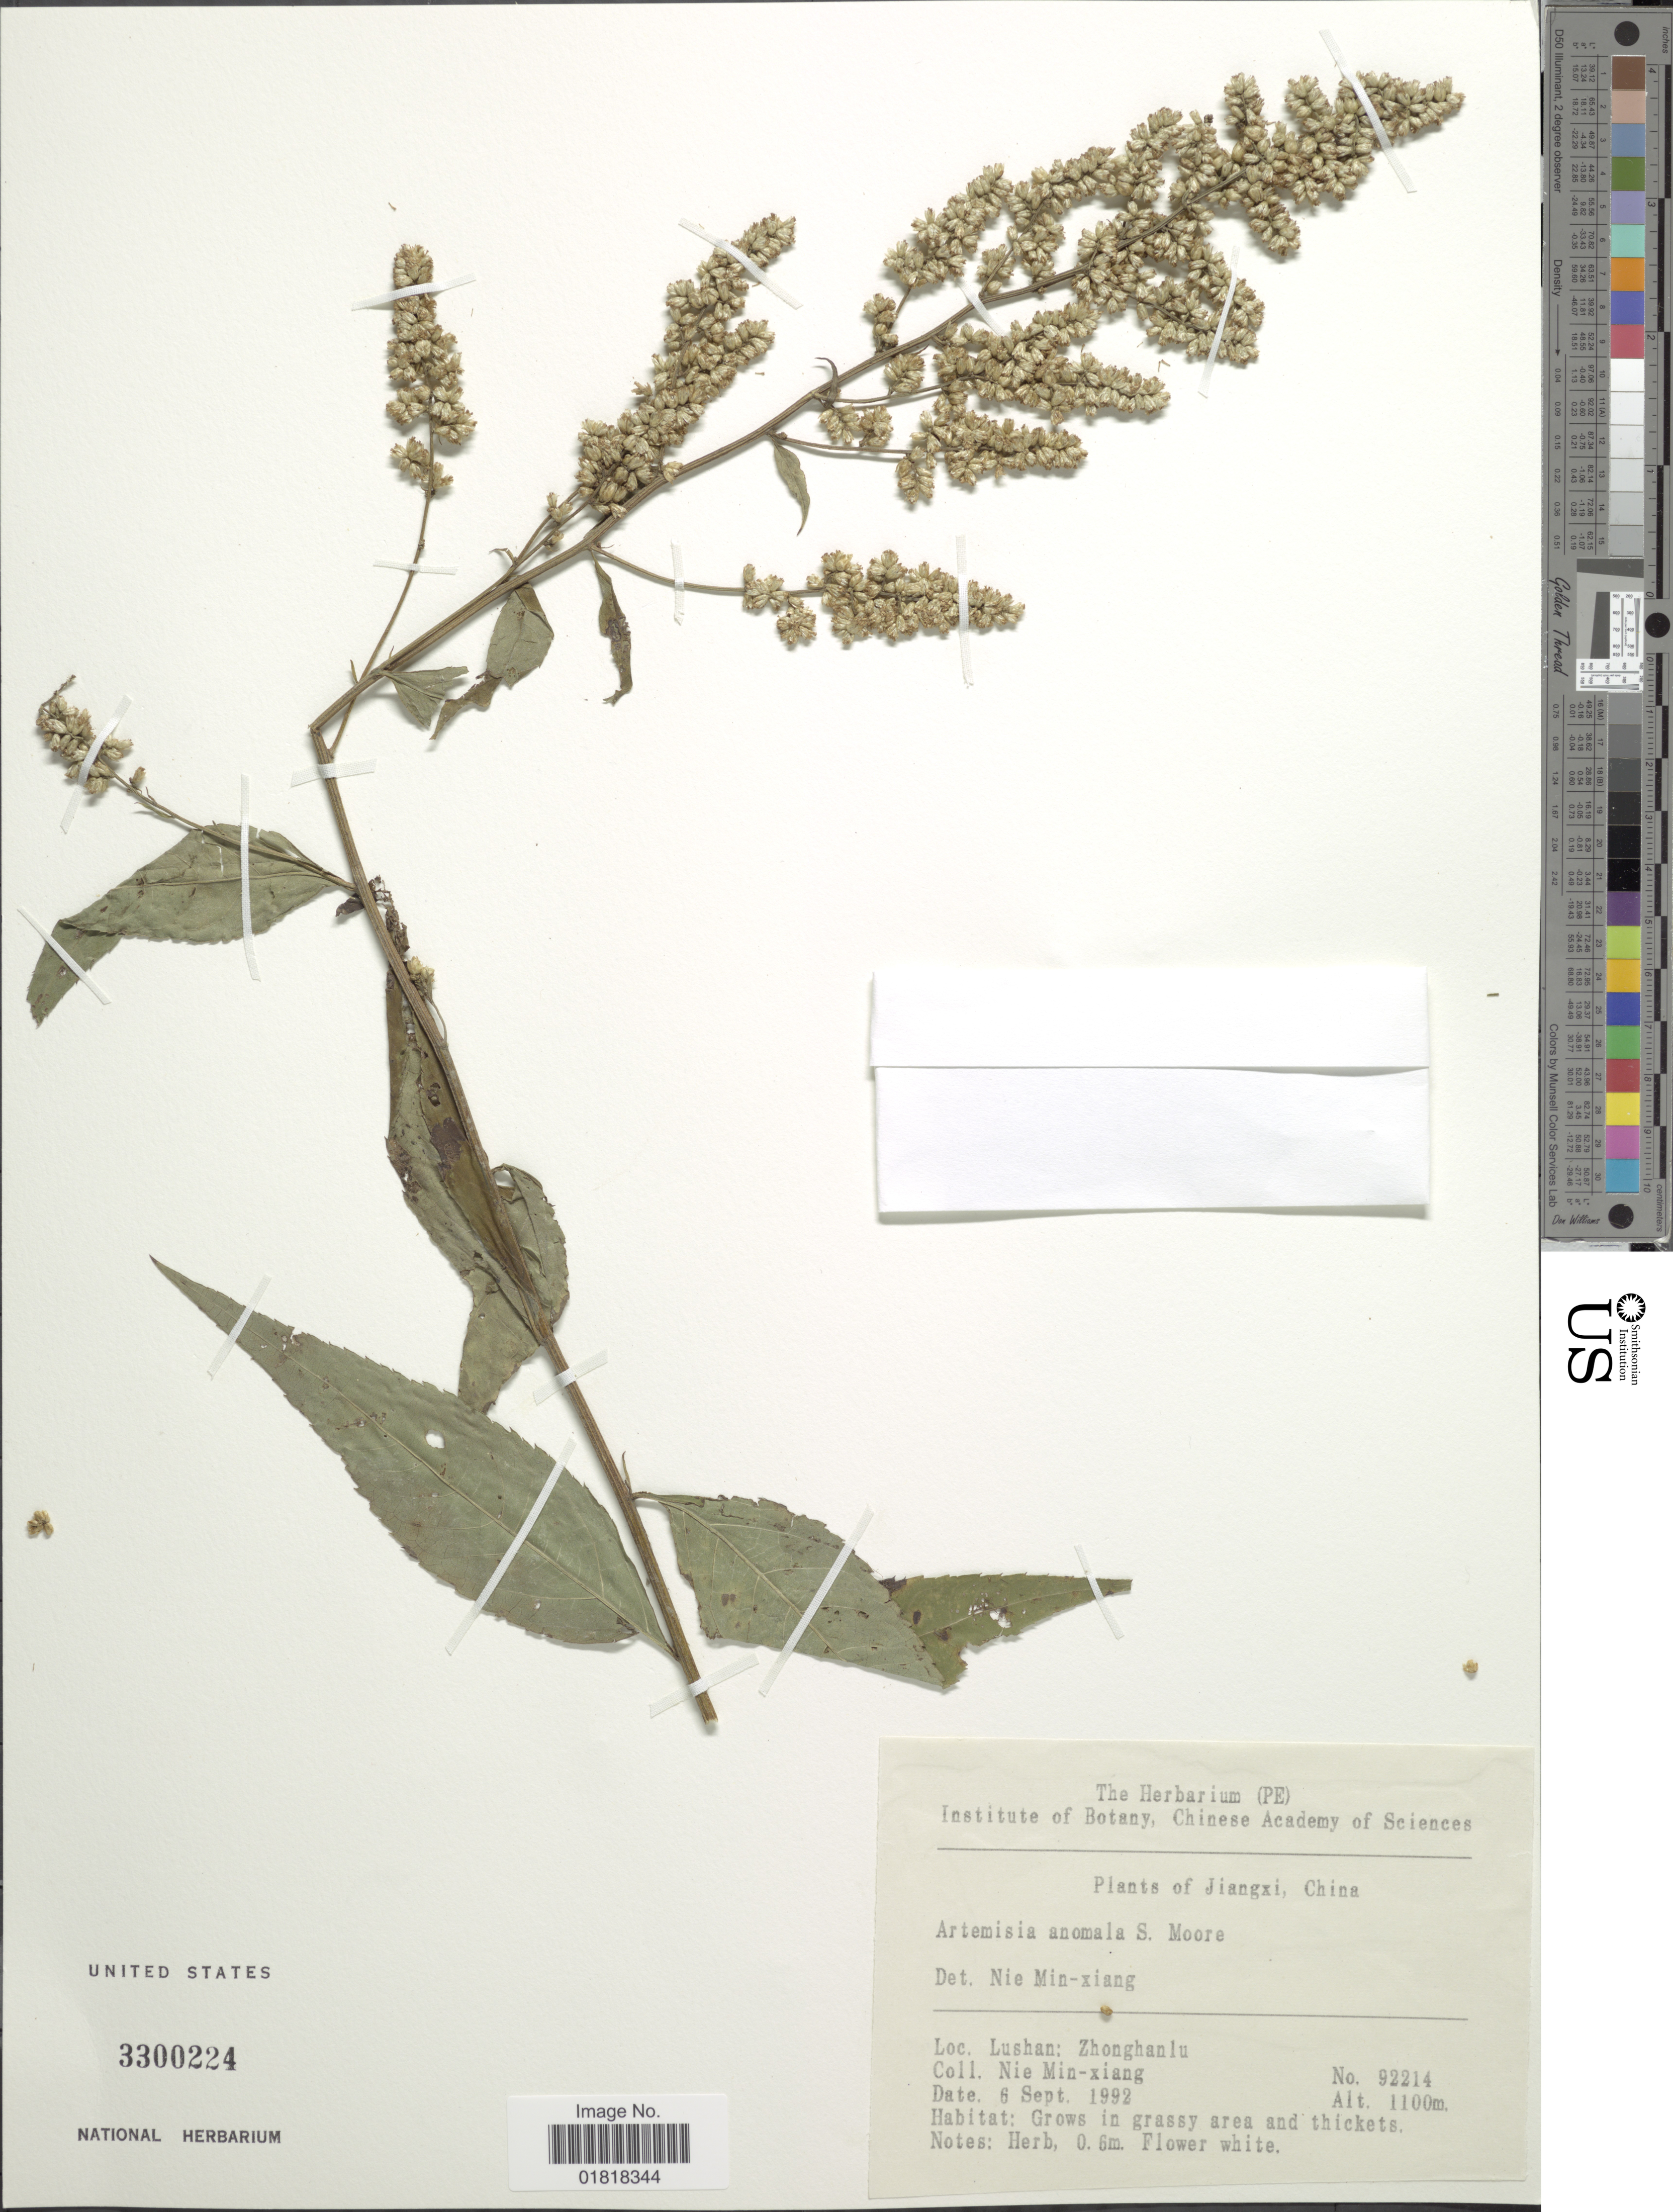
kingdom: Plantae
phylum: Tracheophyta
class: Magnoliopsida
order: Asterales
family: Asteraceae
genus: Artemisia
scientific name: Artemisia anomala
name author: S. Moore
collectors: Nie Min-xiang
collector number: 92214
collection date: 1992-09-06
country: China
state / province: Jiangxi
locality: Lushan: Zhonghanlu, grows in grassy area and thickets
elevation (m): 1100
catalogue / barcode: US 3300224